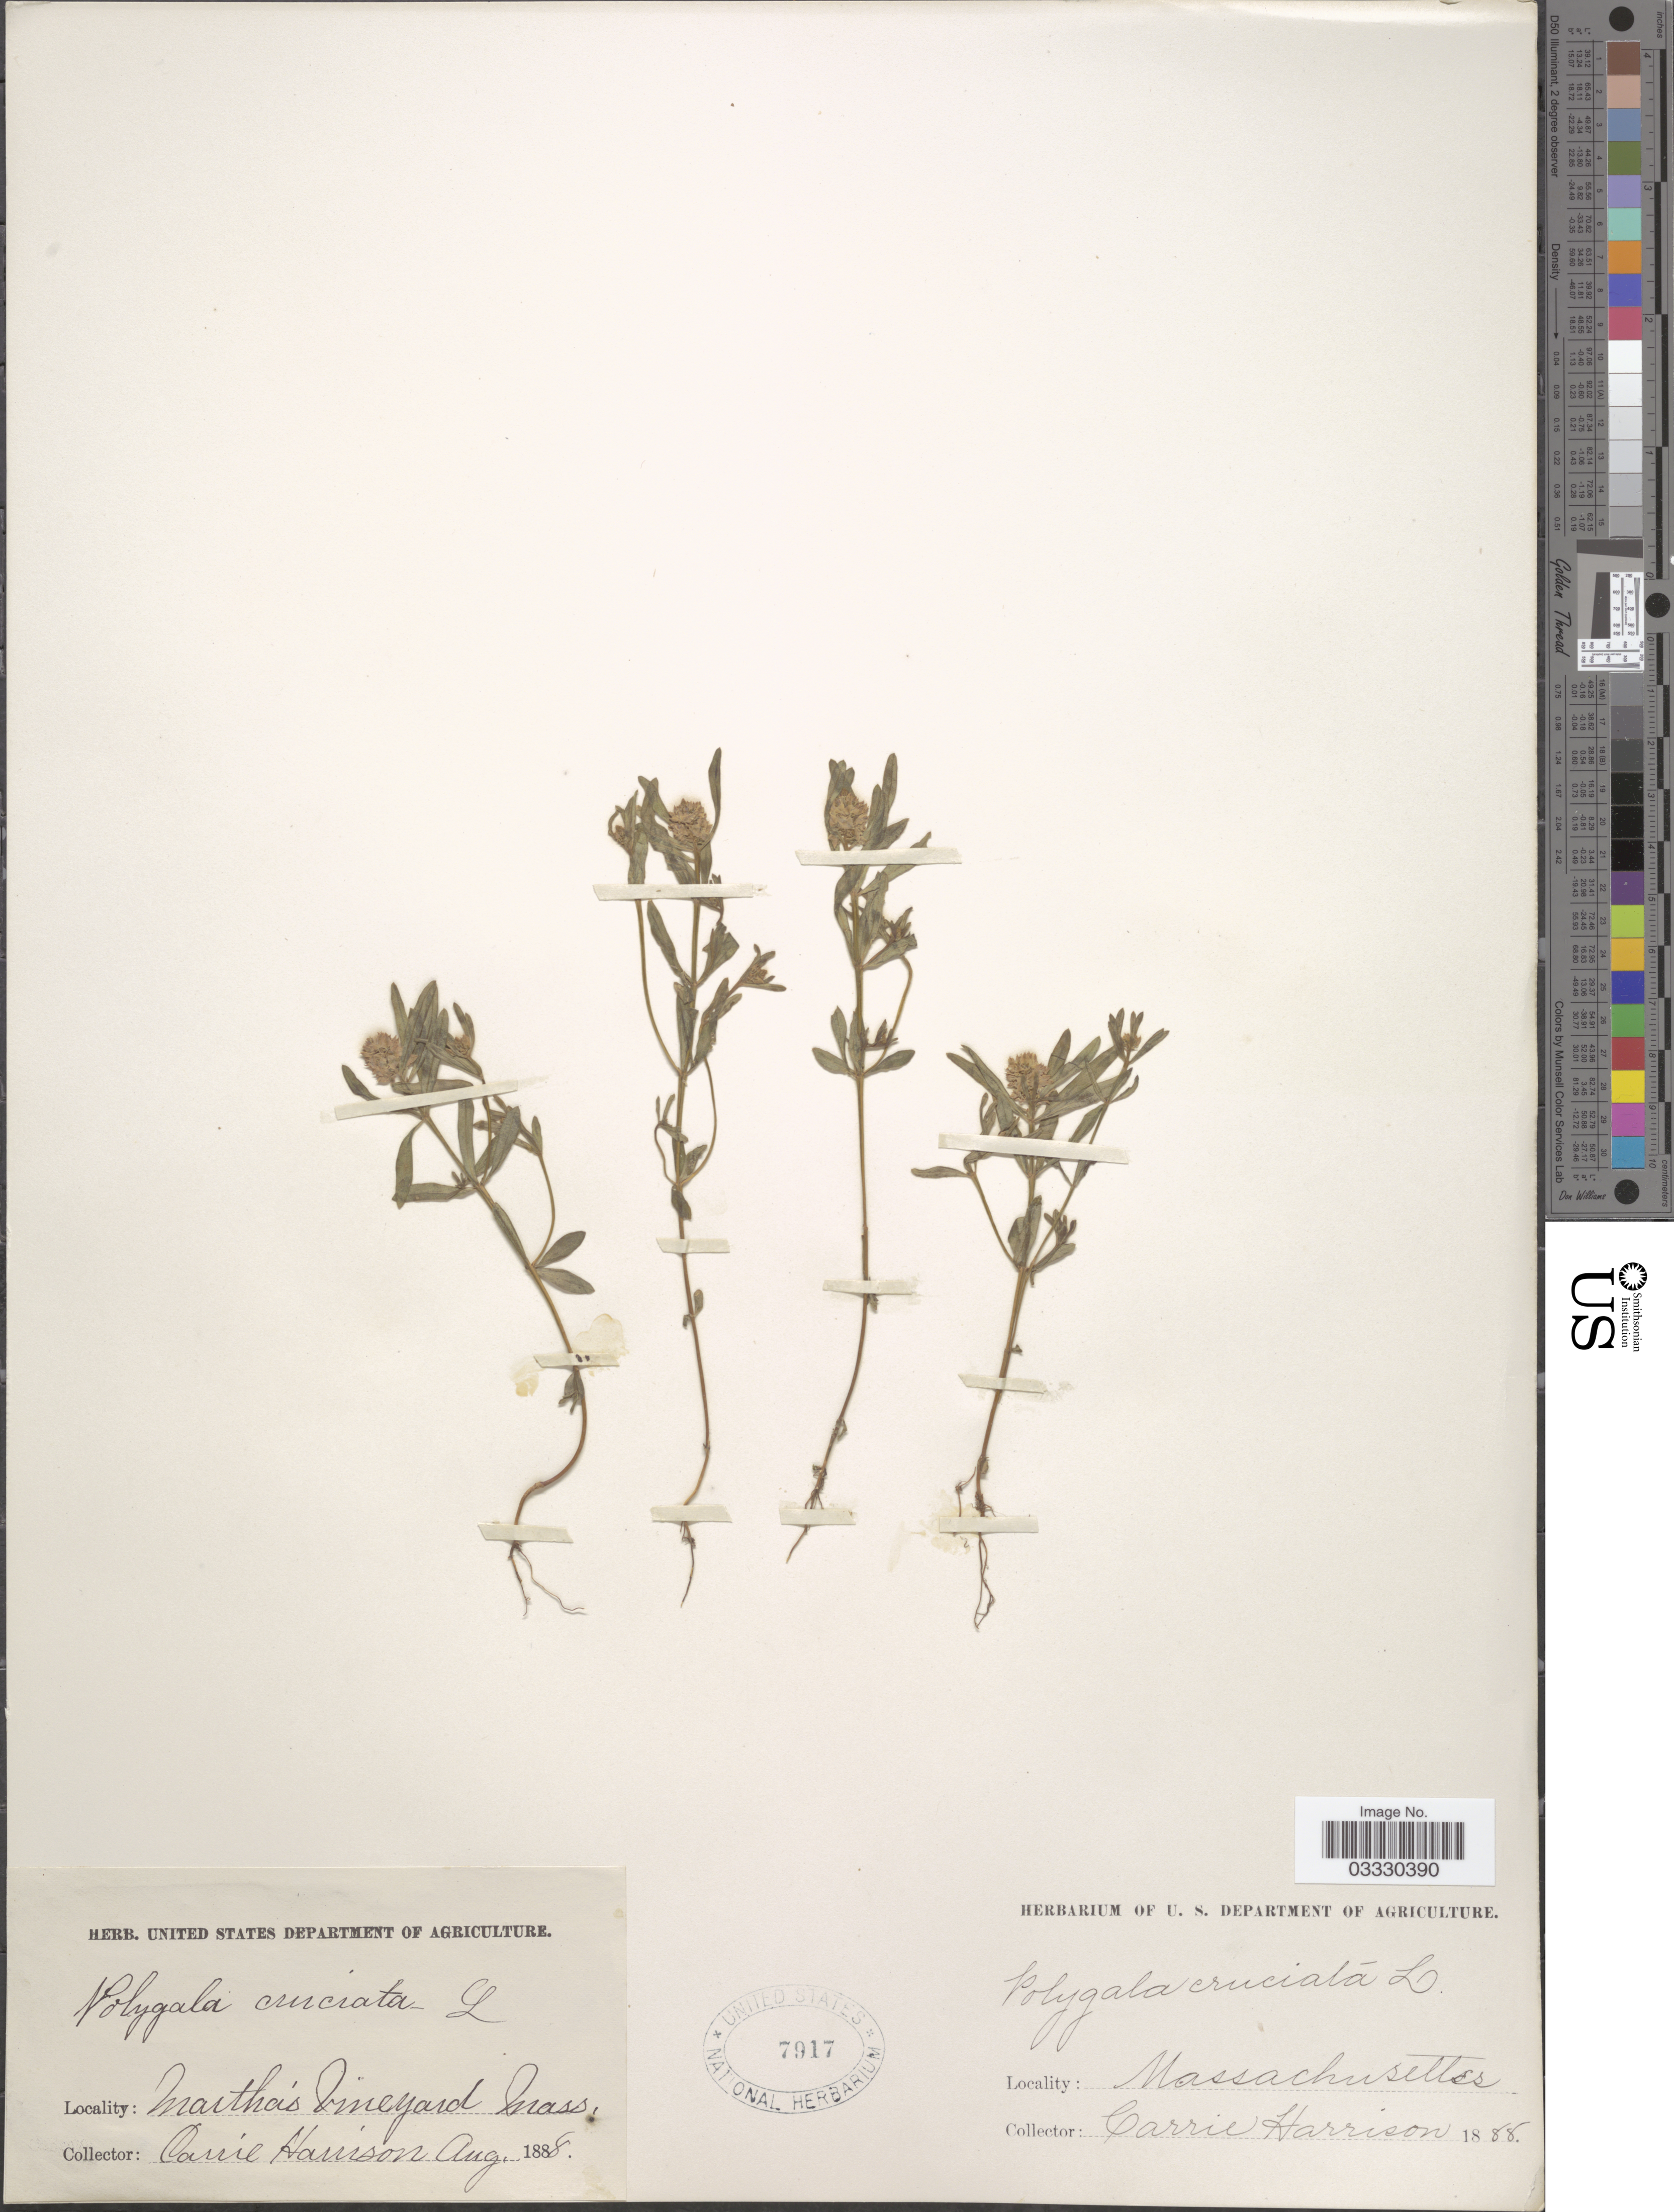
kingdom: Plantae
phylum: Tracheophyta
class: Magnoliopsida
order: Fabales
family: Polygalaceae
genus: Polygala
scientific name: Polygala cruciata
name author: L.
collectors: C. Harrison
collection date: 1888-08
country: United States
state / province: Massachusetts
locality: Martha's Vineyard.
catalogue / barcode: US 7917